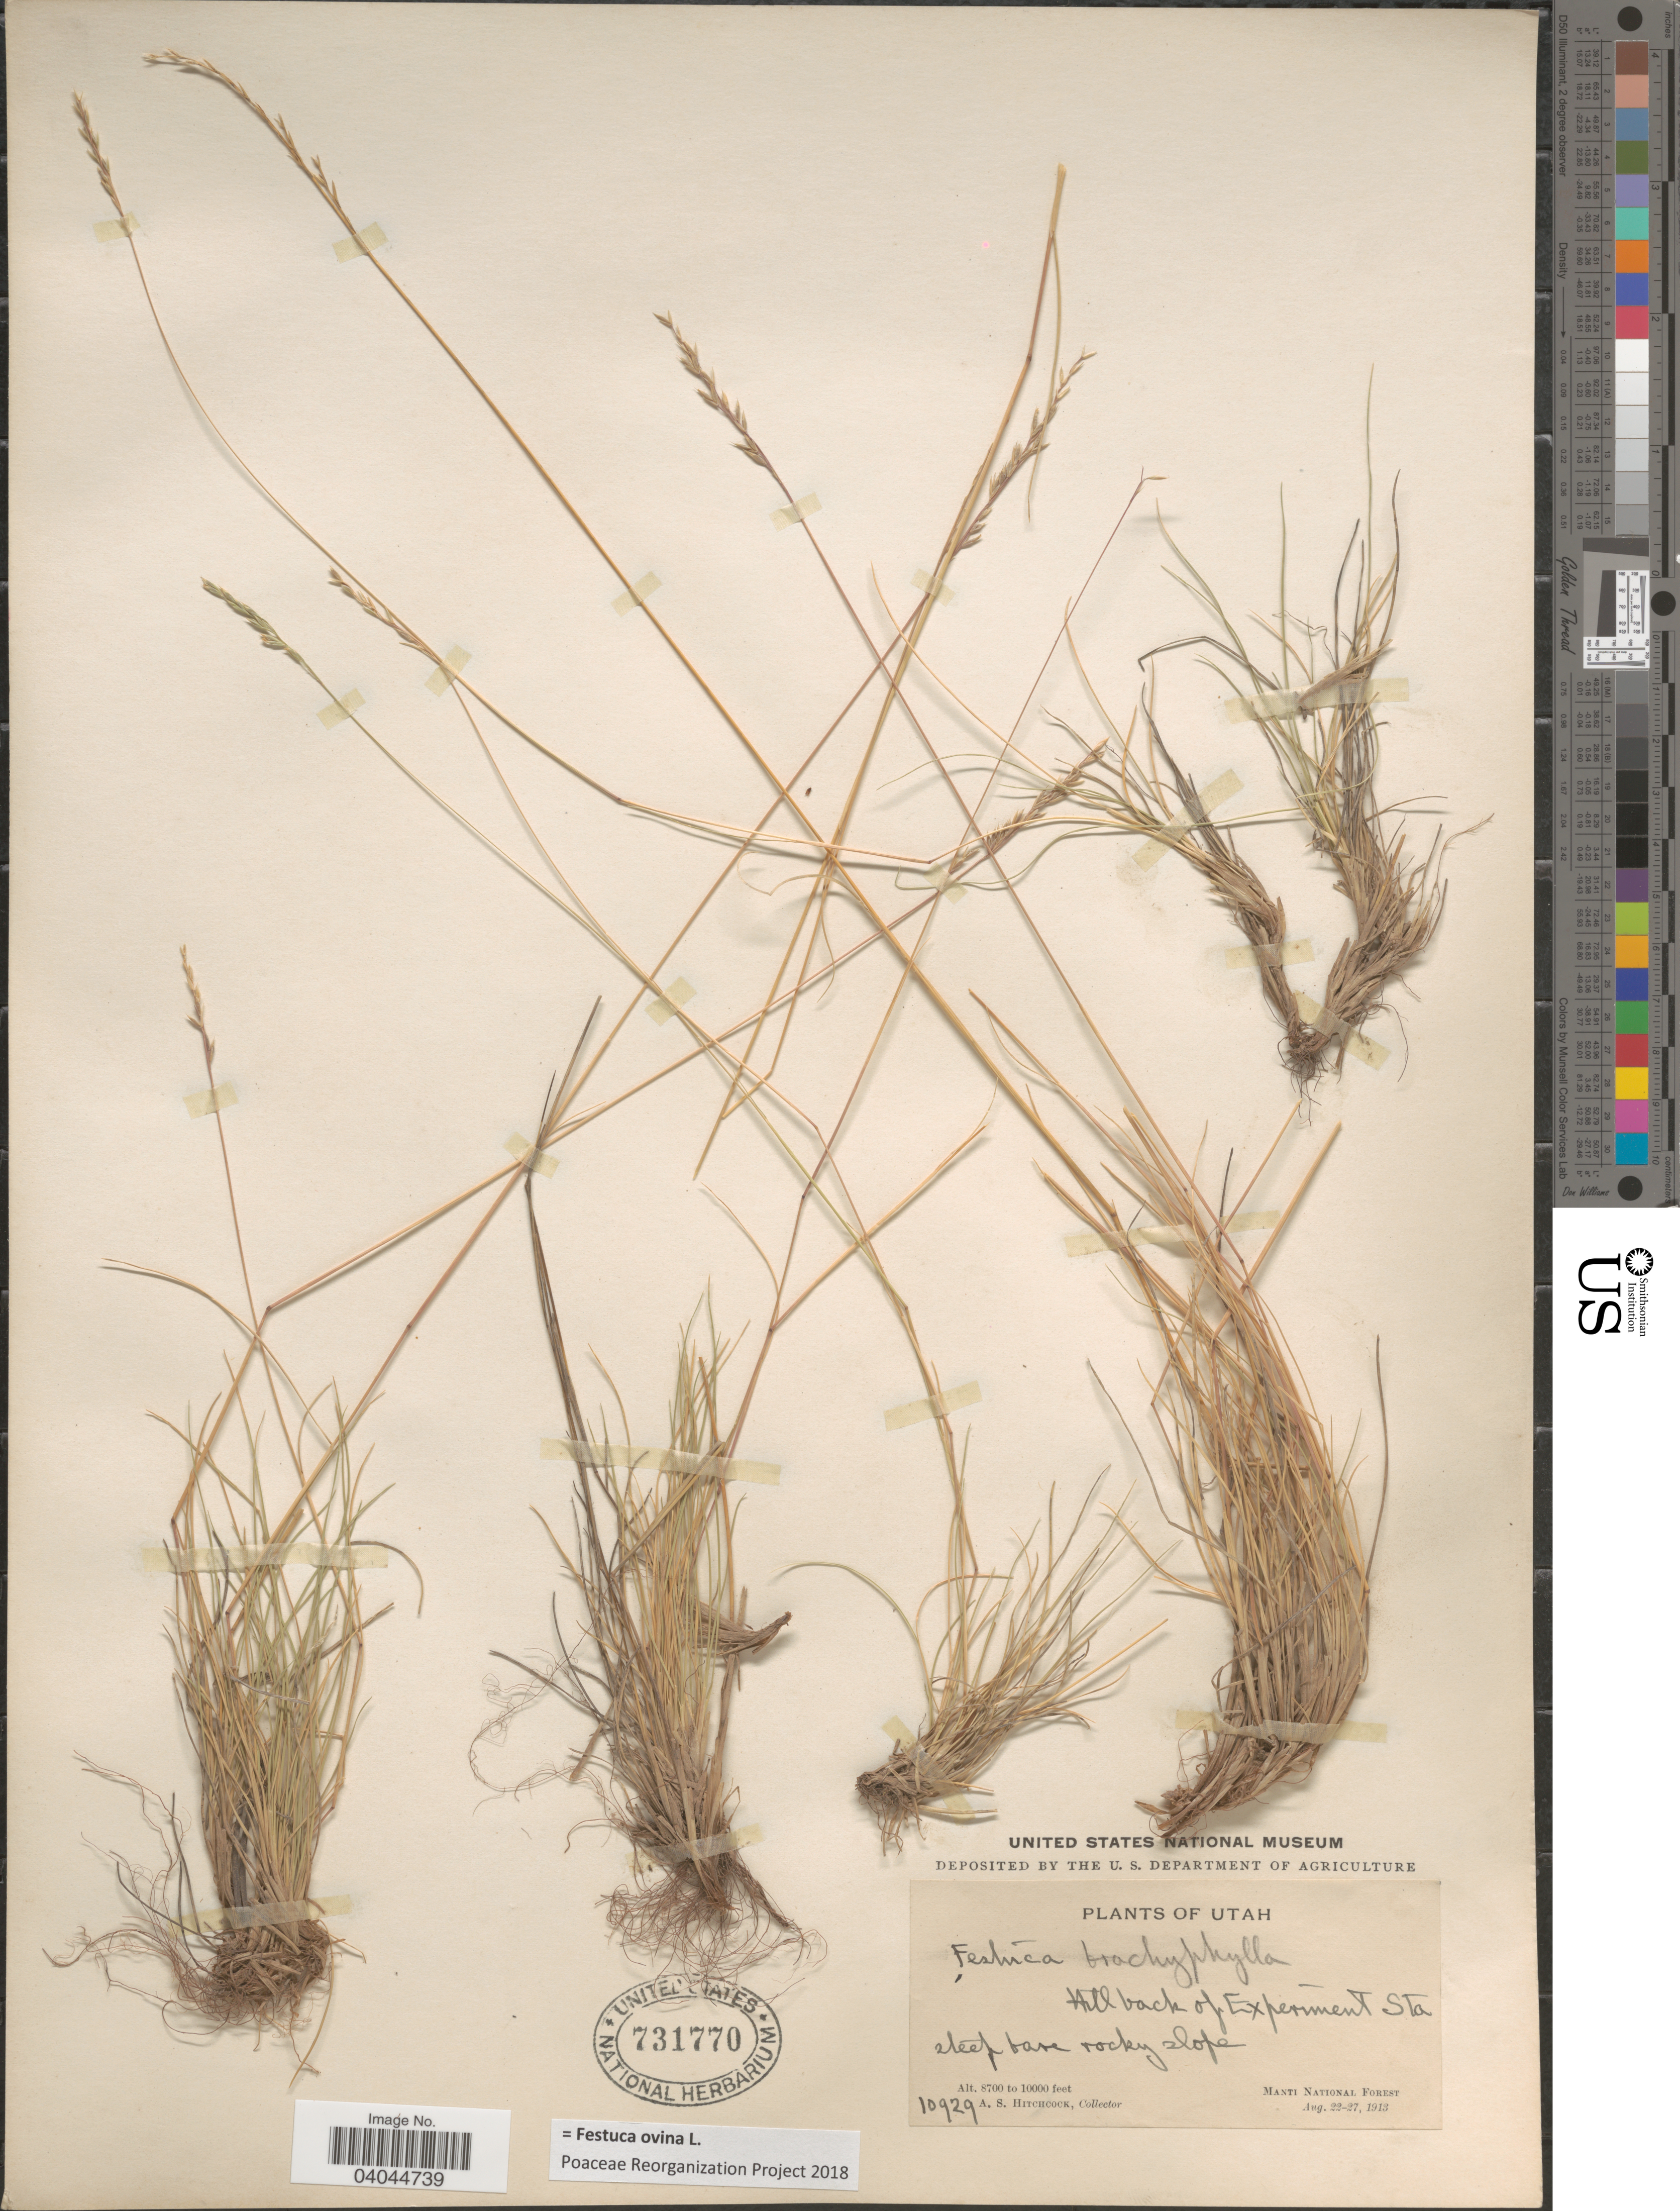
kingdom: Plantae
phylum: Tracheophyta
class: Liliopsida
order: Poales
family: Poaceae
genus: Festuca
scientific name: Festuca ovina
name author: L.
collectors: A. S. Hitchcock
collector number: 10929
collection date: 1913-08-22/1913-08-27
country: United States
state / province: Utah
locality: Hill back of Experiment Sta steel base rocky slope. Manti National Forest.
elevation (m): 2652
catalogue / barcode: US 731770